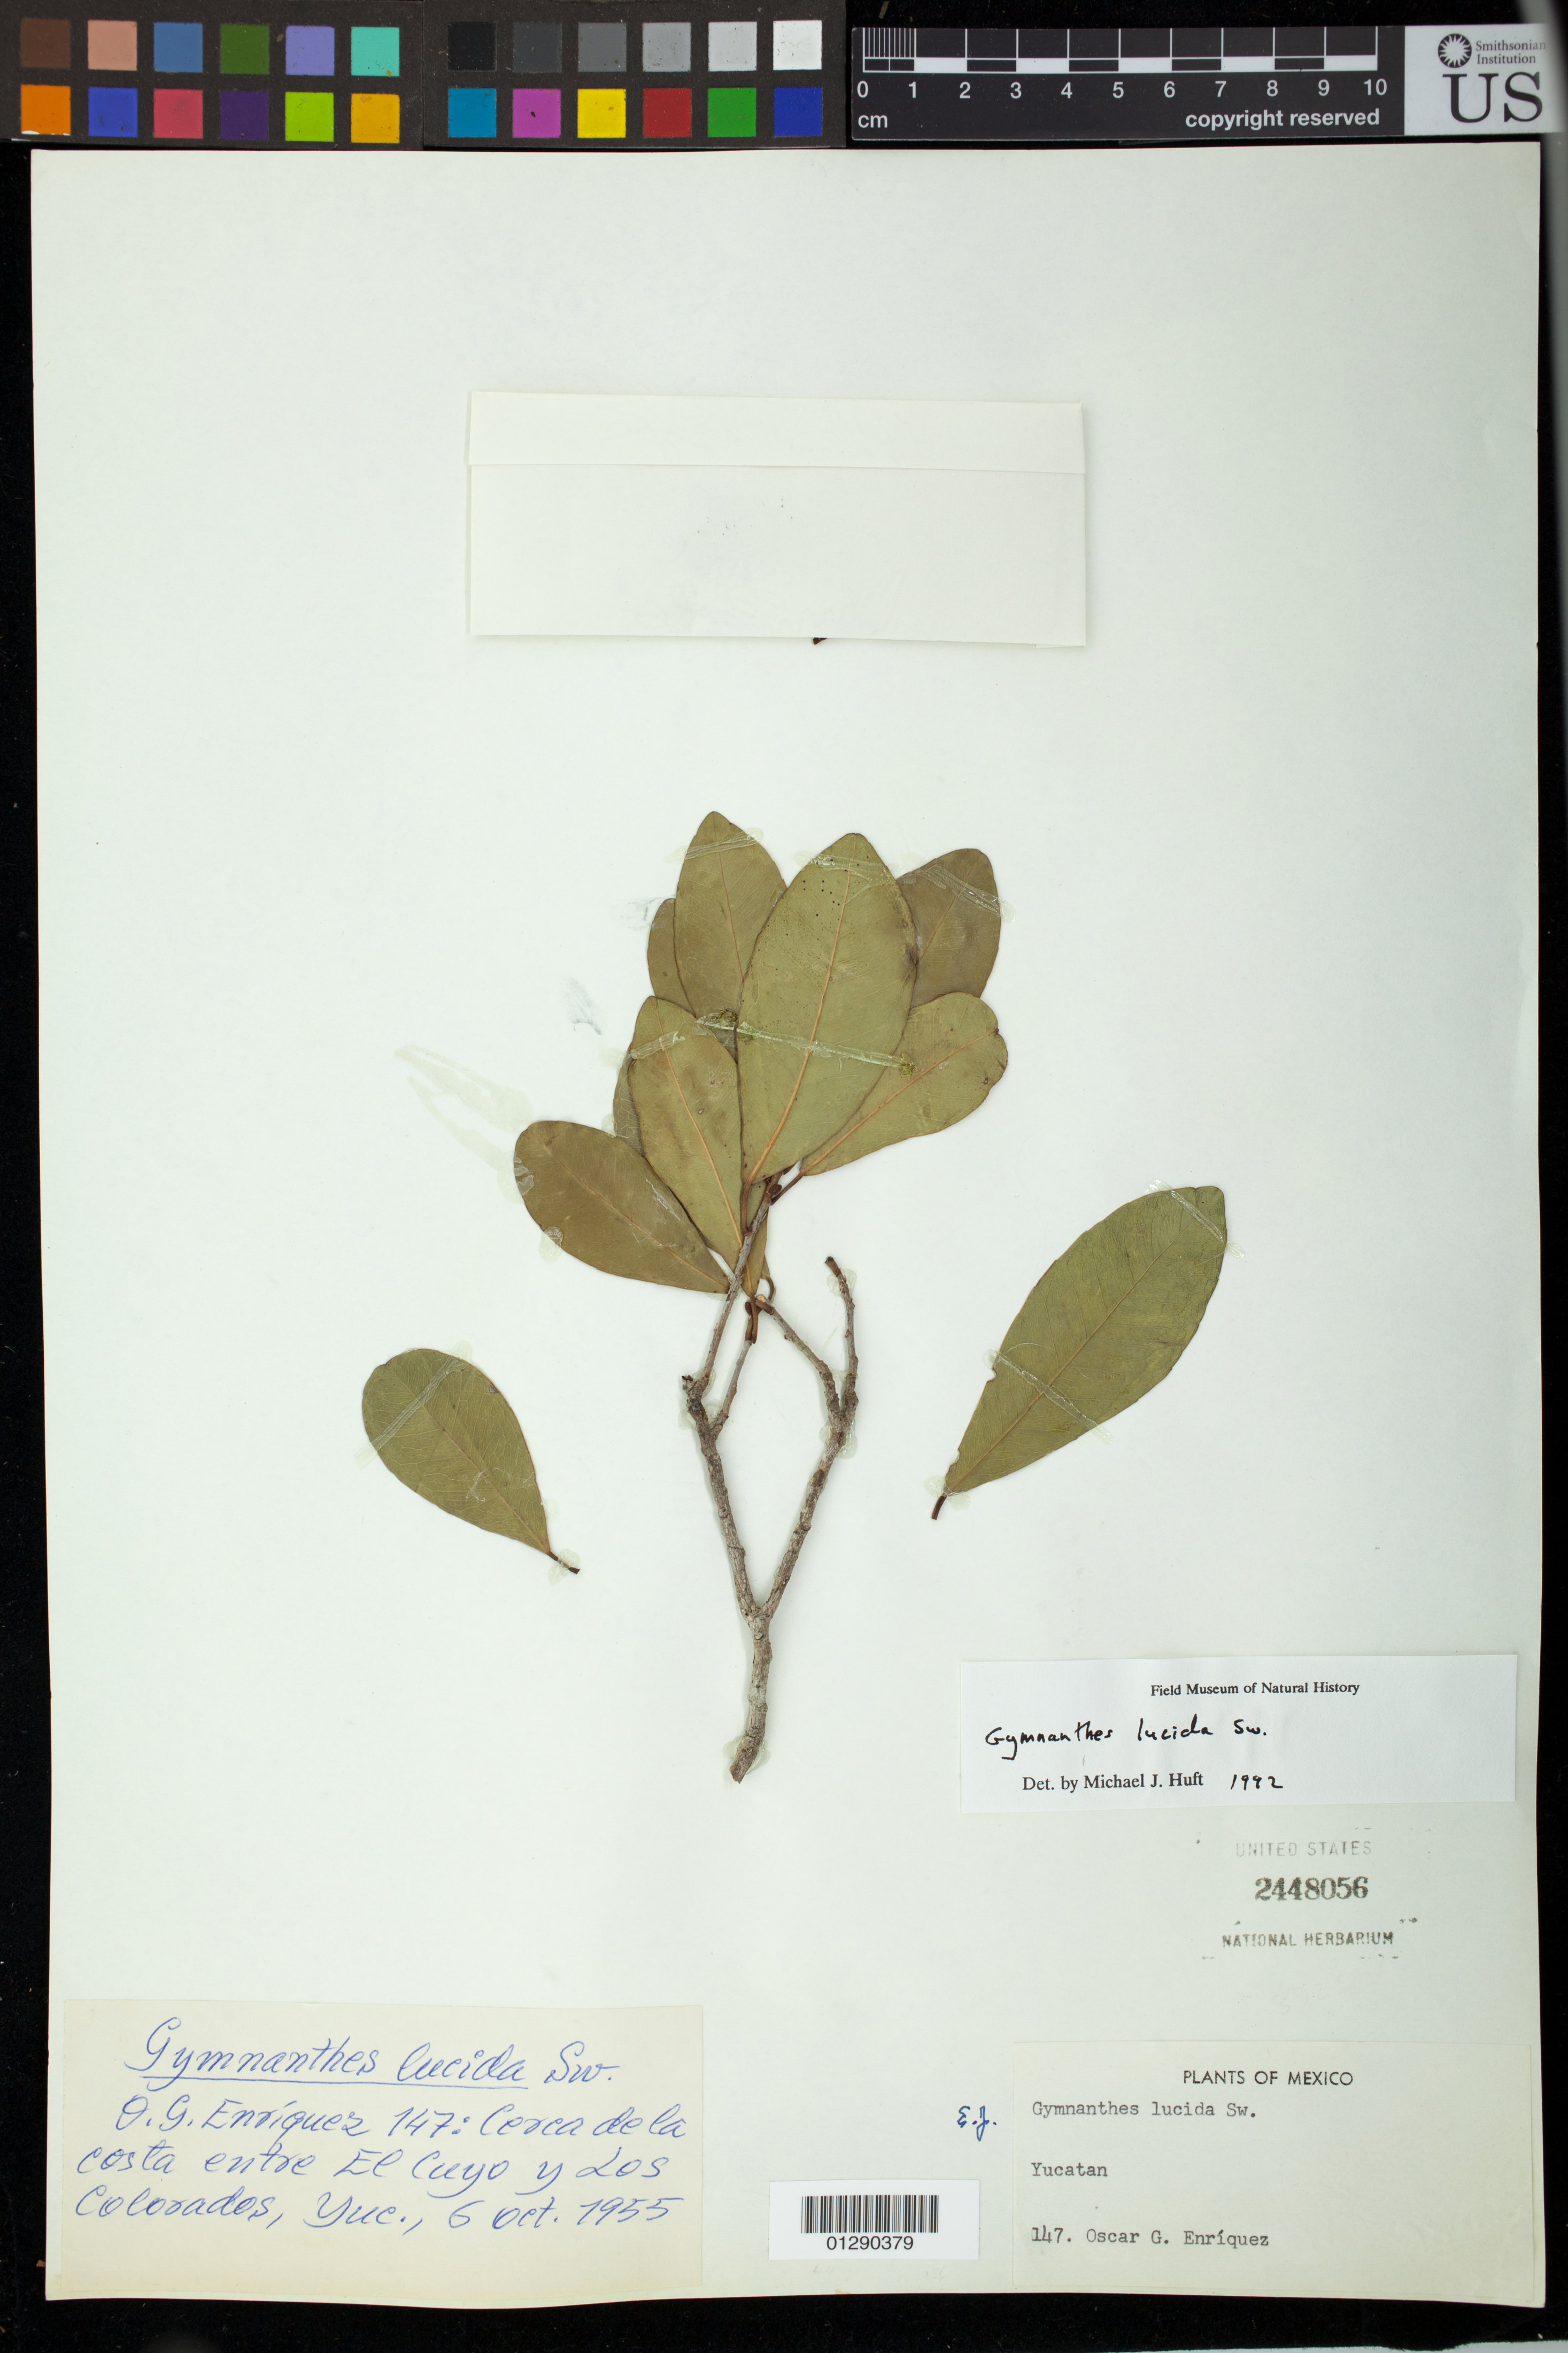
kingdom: Plantae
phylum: Tracheophyta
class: Magnoliopsida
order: Malpighiales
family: Euphorbiaceae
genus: Gymnanthes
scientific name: Gymnanthes lucida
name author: Sw.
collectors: O. Enriquez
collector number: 147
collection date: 1955-10-06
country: Mexico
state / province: Yucatan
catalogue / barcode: US 2448056